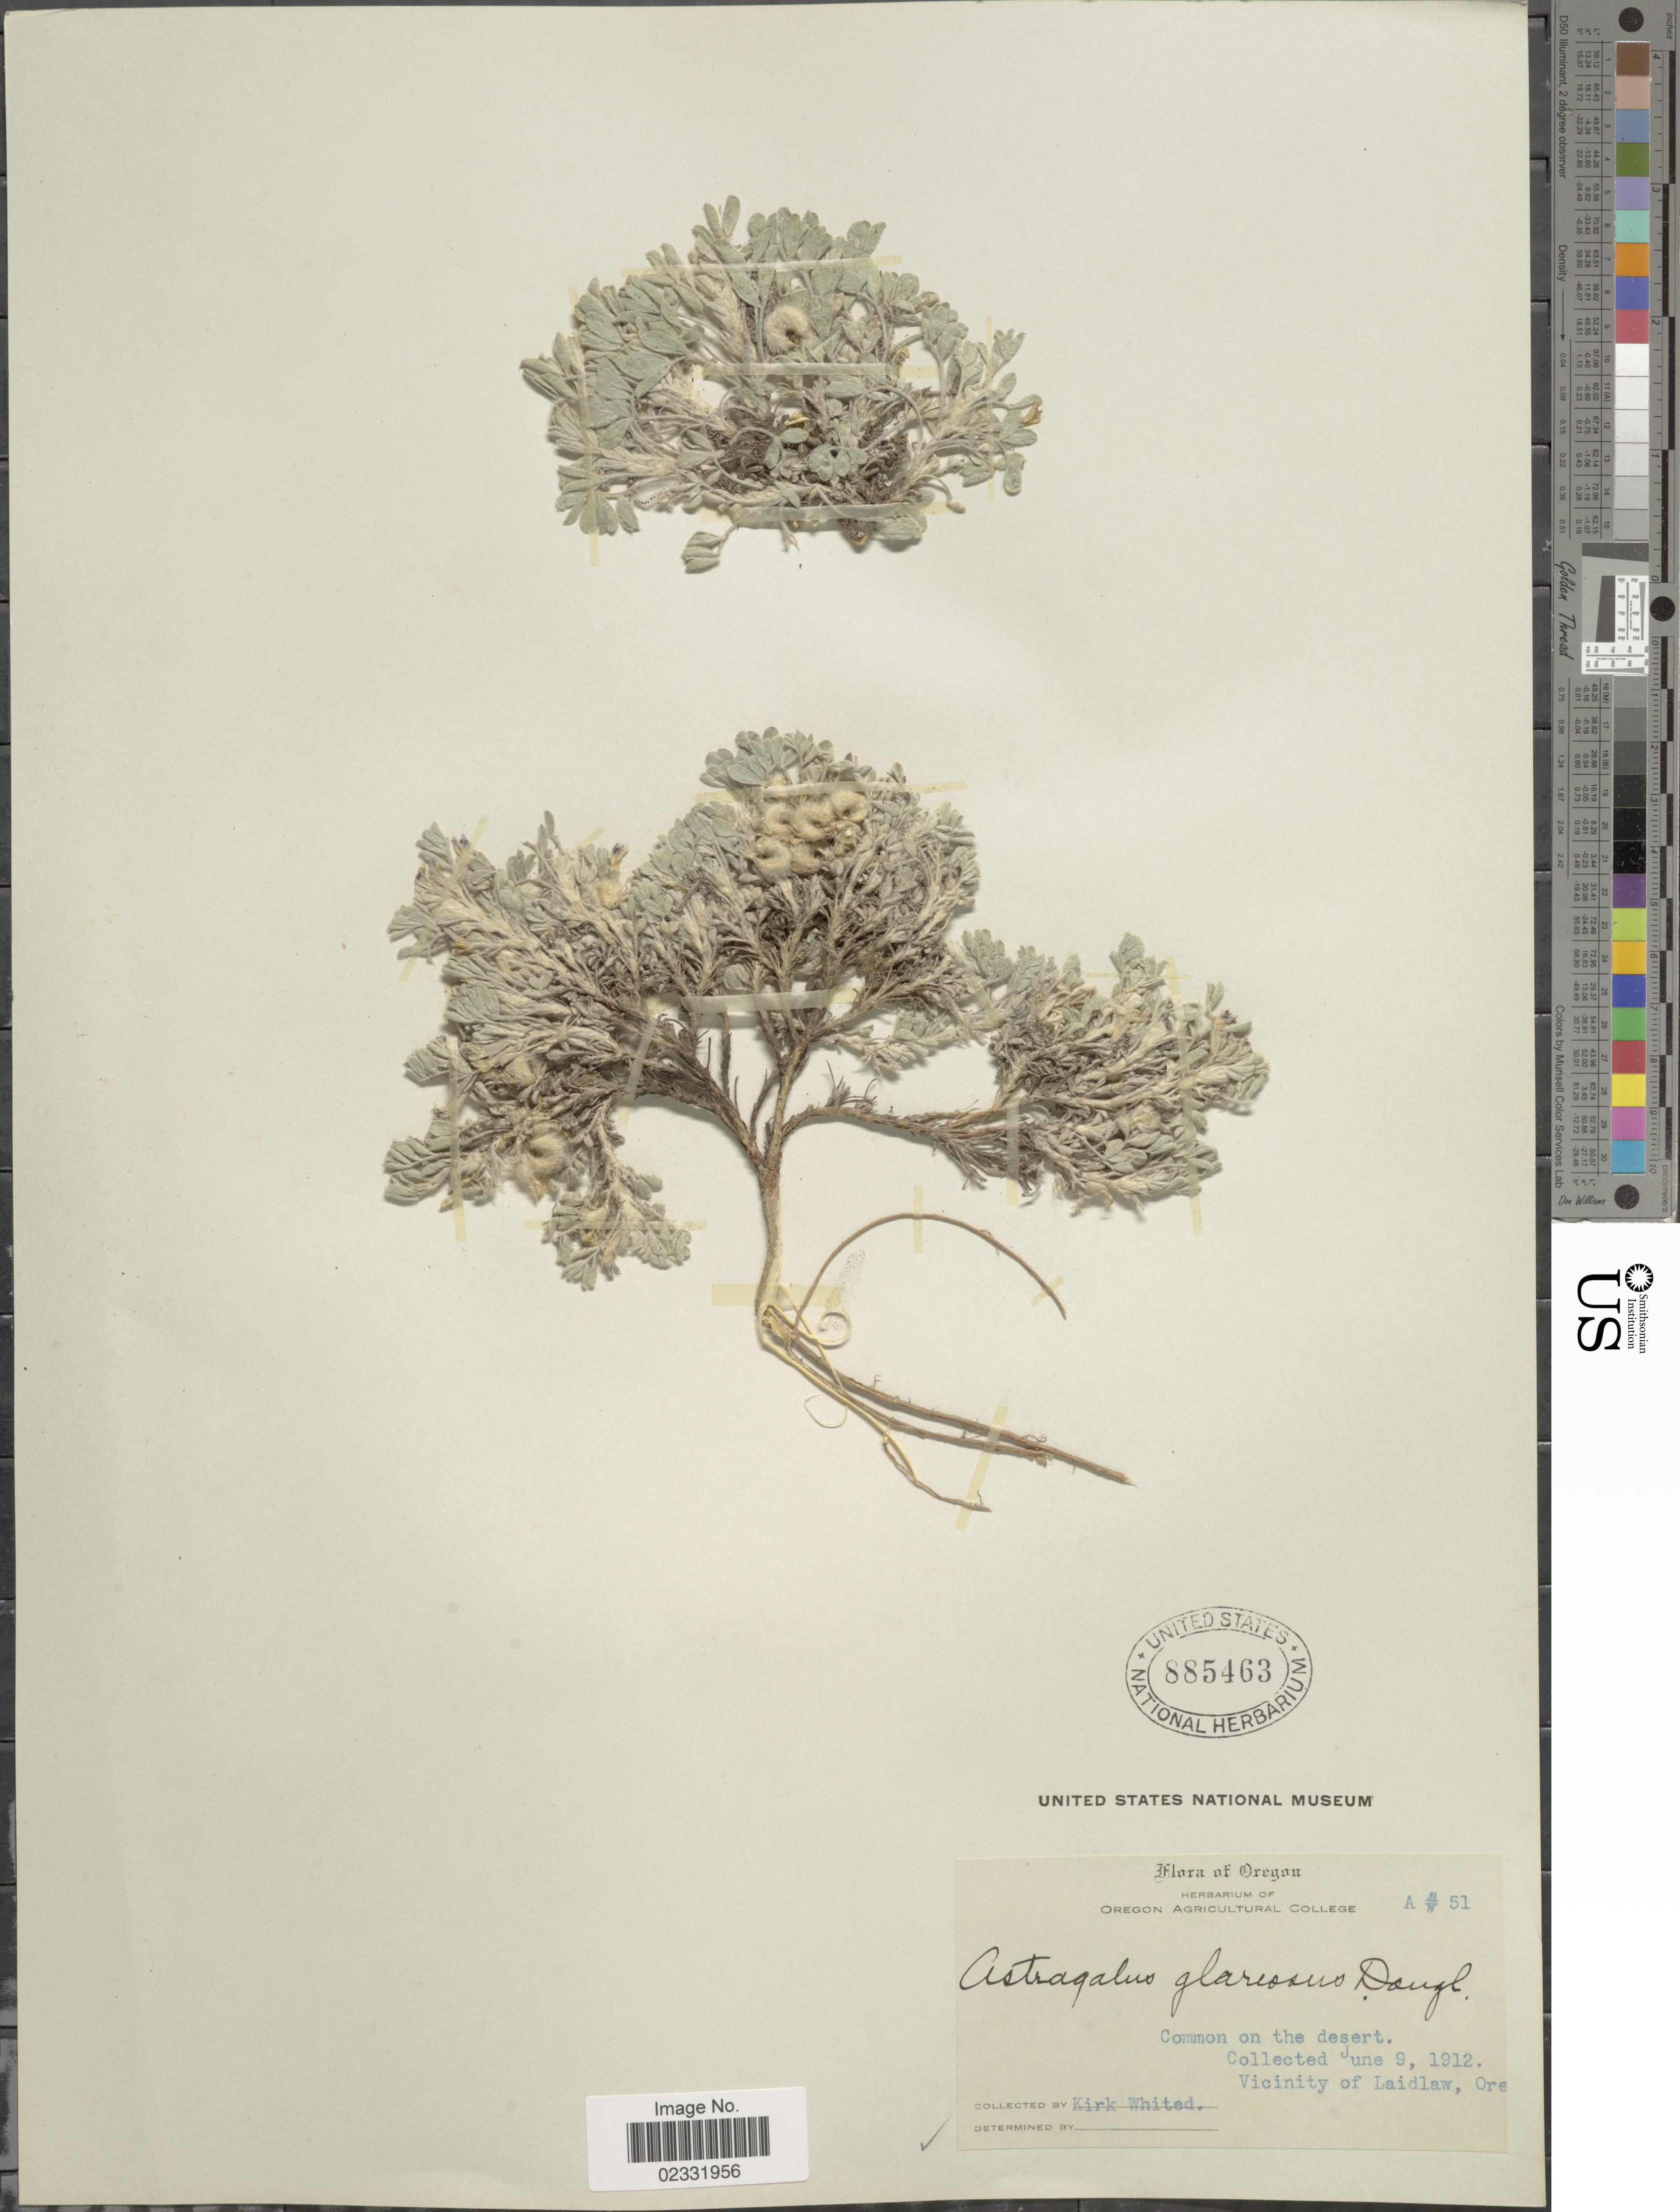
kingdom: Plantae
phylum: Tracheophyta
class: Magnoliopsida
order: Fabales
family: Fabaceae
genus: Astragalus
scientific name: Astragalus lagopinus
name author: (Rydb.) M. Peck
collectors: K. Whited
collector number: A51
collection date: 1912-06-09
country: United States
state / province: Oregon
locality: Vicinity of Laidlaw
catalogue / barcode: US 885463